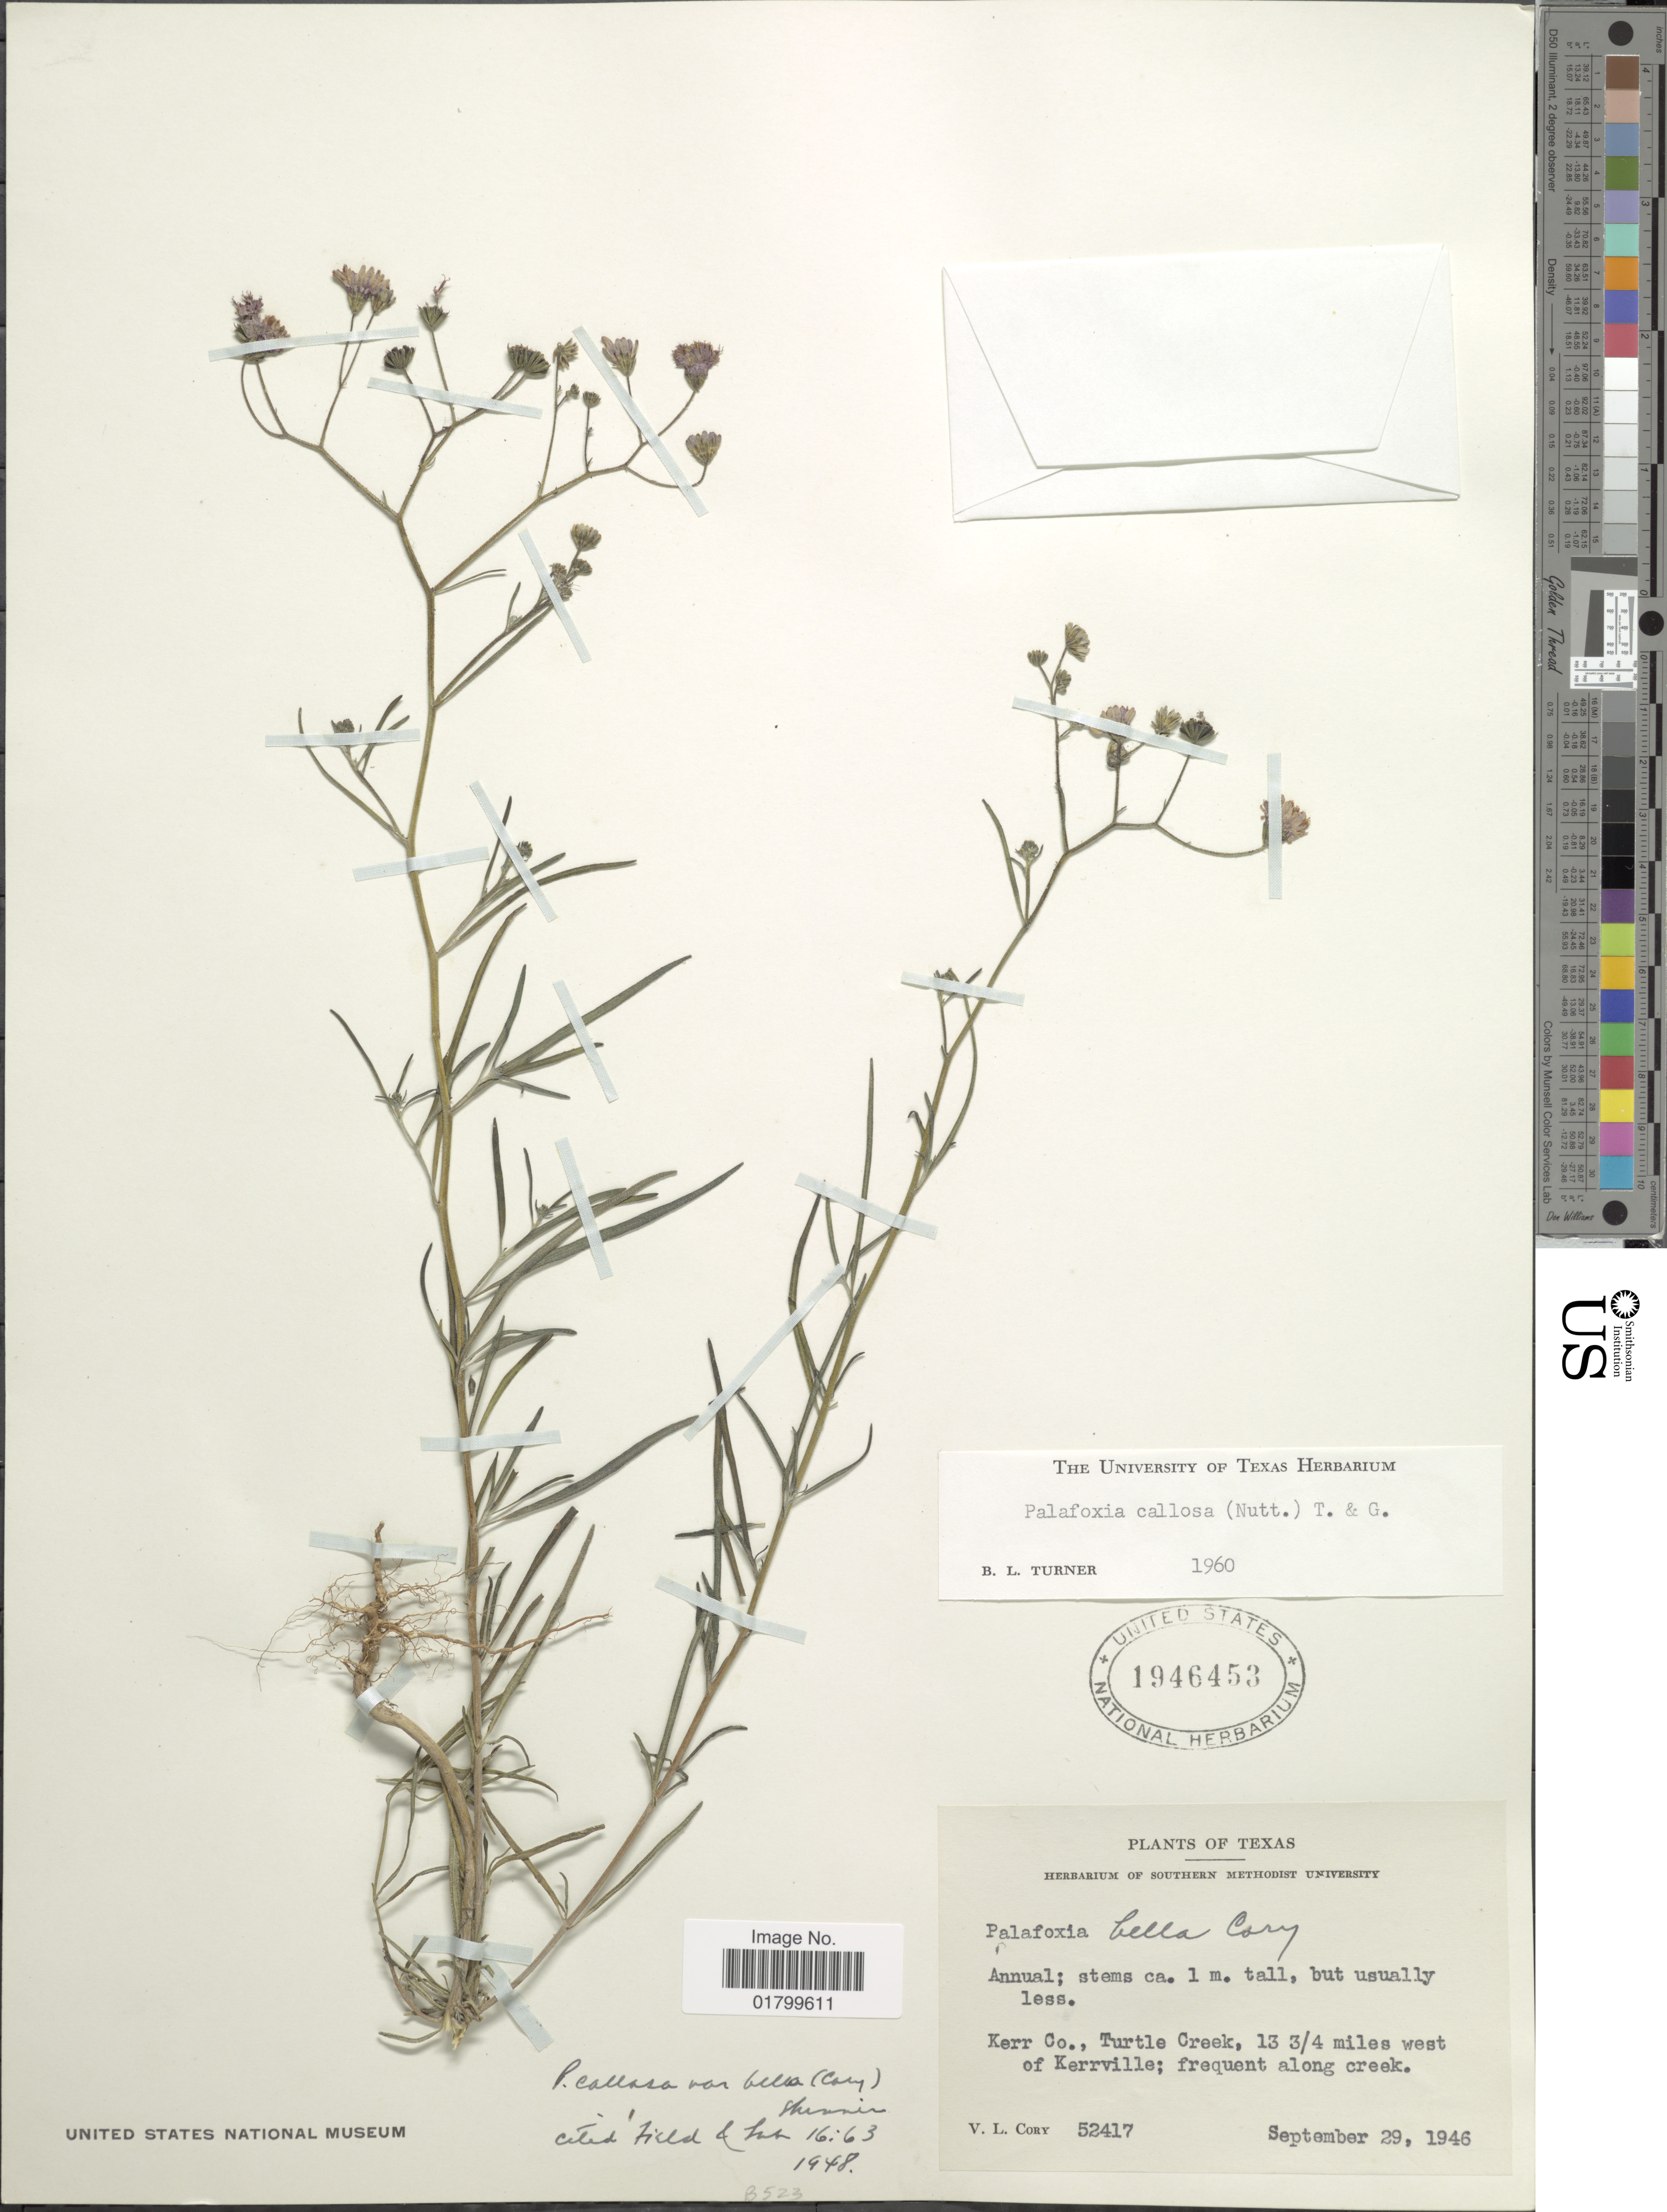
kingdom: Plantae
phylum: Tracheophyta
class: Magnoliopsida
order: Asterales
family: Asteraceae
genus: Palafoxia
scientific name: Palafoxia callosa var. callosa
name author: (Nutt.) Torr. & A. Gray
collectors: V. Cory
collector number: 52417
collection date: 1946-09-29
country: United States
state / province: Texas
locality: Kerr Co., Turtle Creek, 13 3/4 miles west of Kerrville, frequent along creek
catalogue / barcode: US 1946453